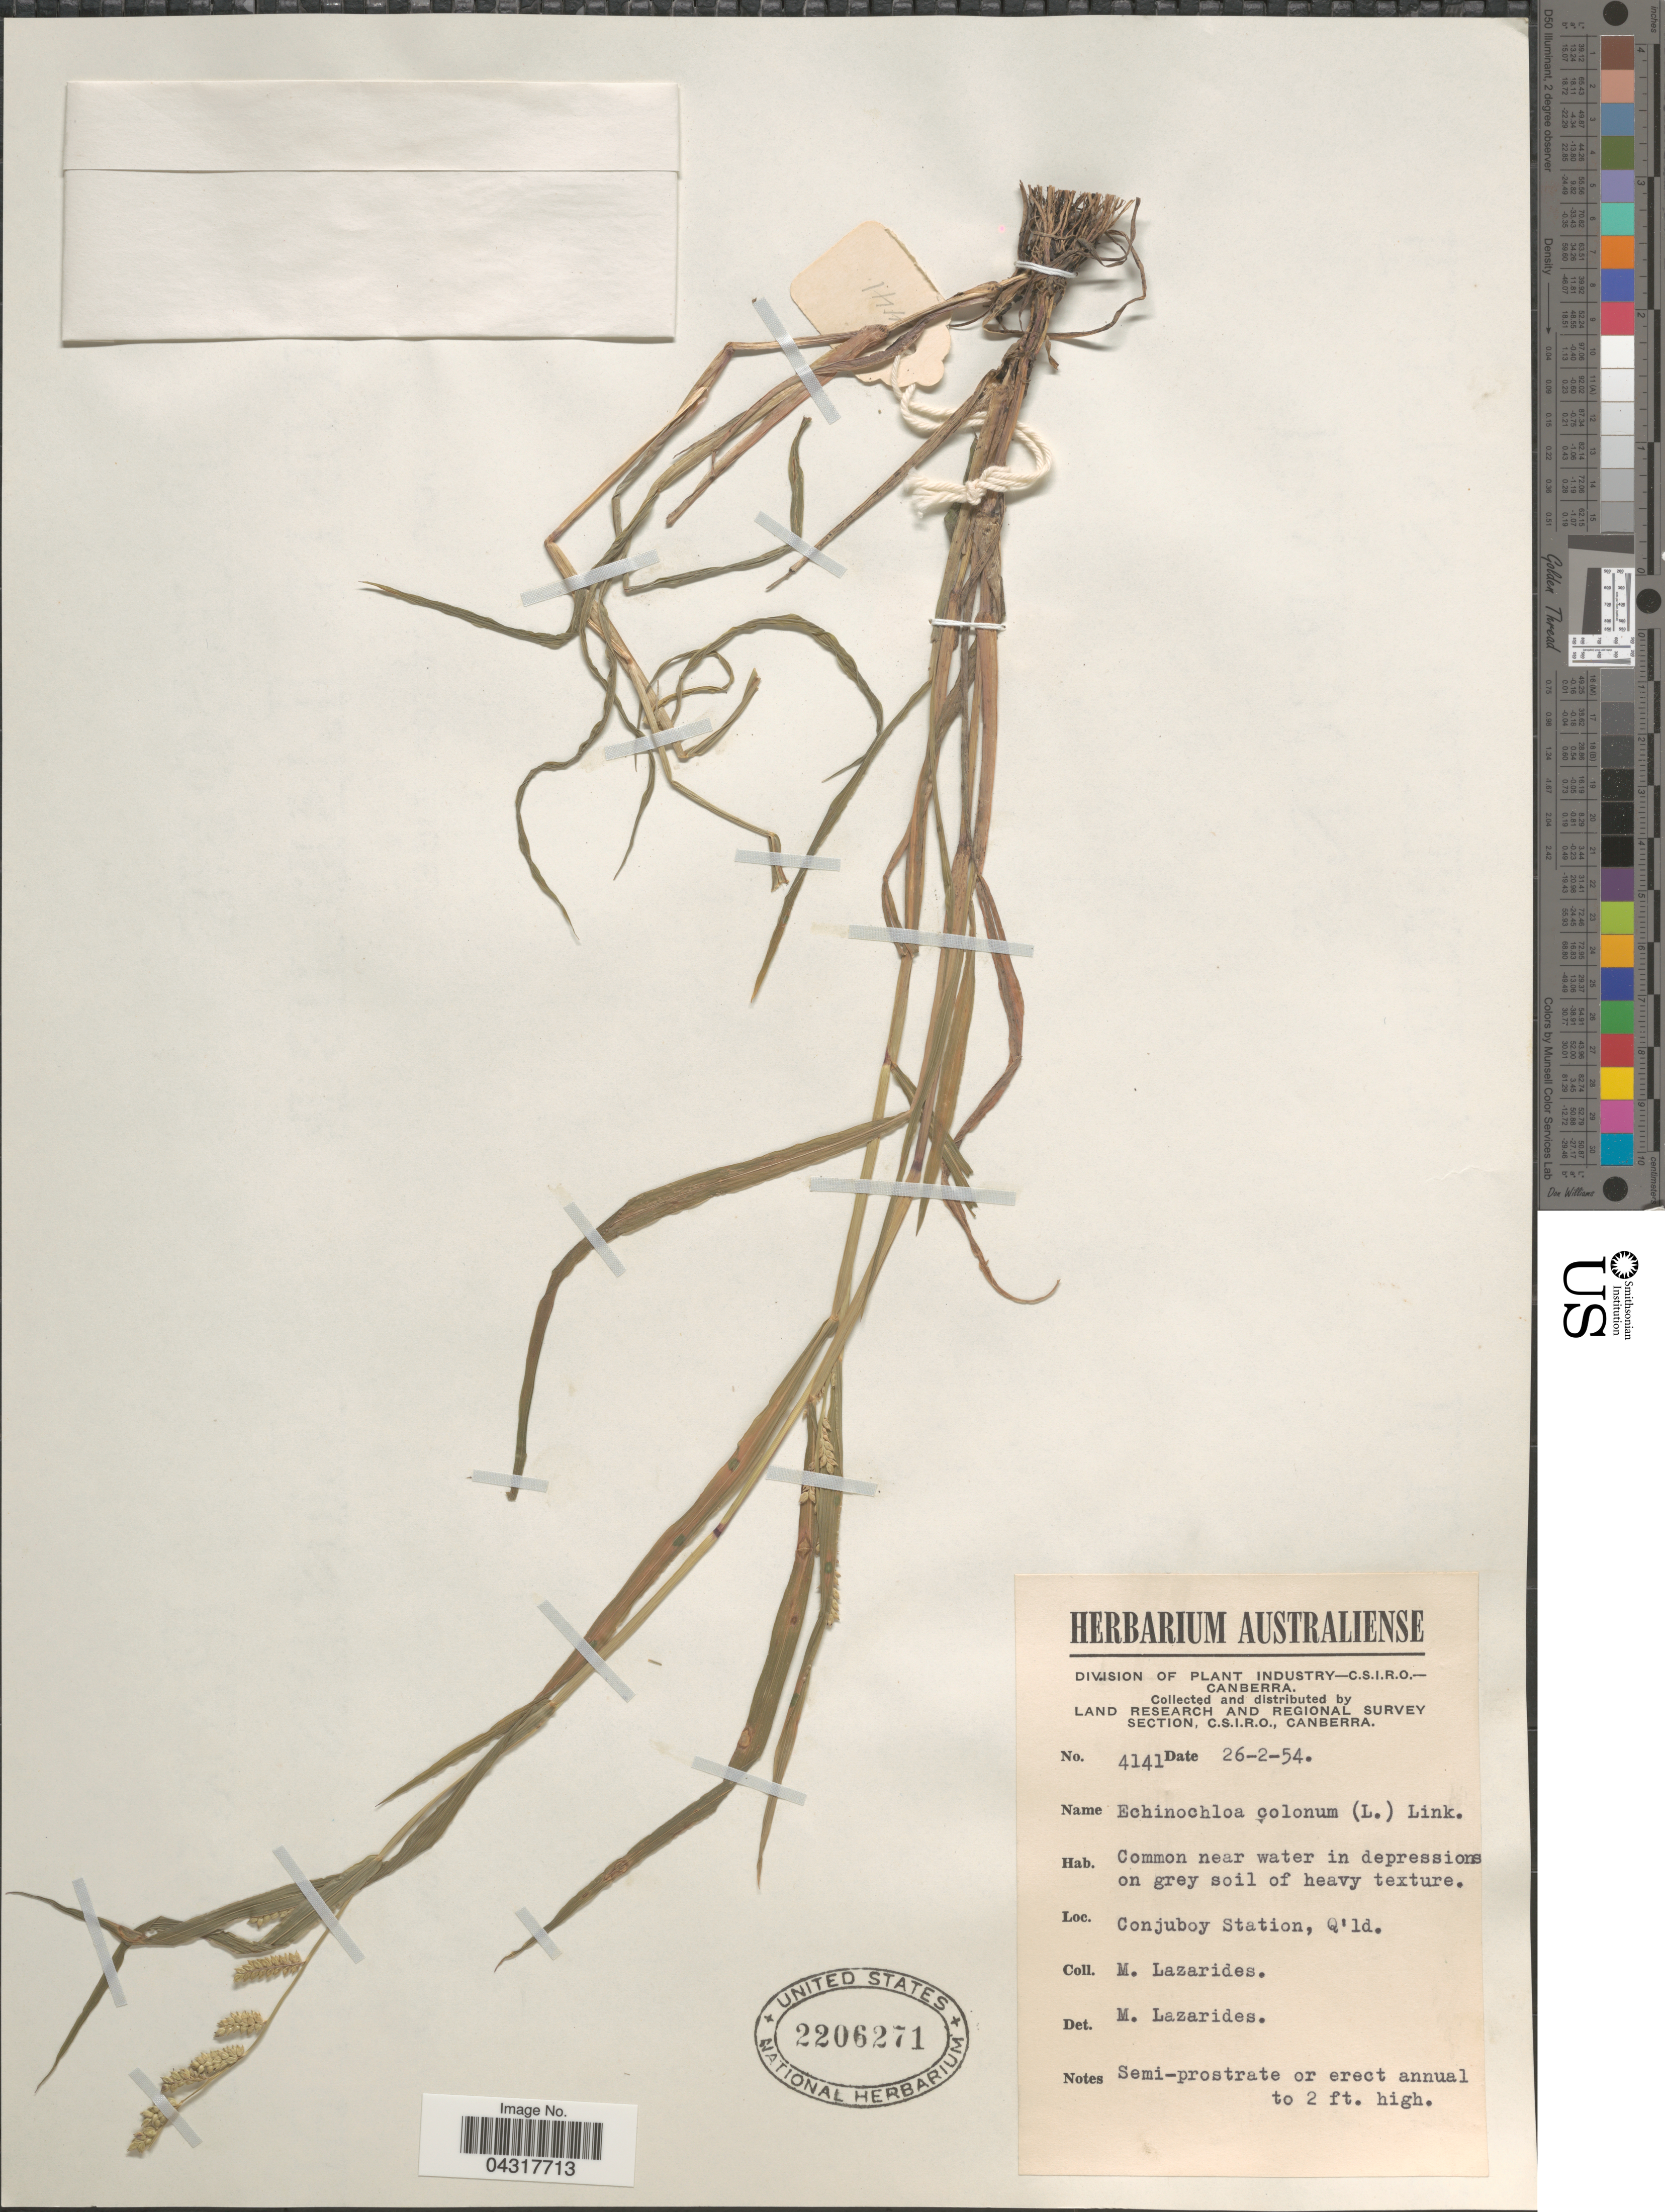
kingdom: Plantae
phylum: Tracheophyta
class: Liliopsida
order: Poales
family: Poaceae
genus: Echinochloa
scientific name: Echinochloa colona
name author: (L.) Link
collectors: M. Lazarides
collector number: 4141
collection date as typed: Transcribed d/m/y: 26/2/54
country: Australia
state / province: Queensland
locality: Land Research and Regional Survey Section. Conjuboy Station.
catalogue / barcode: US 2206271